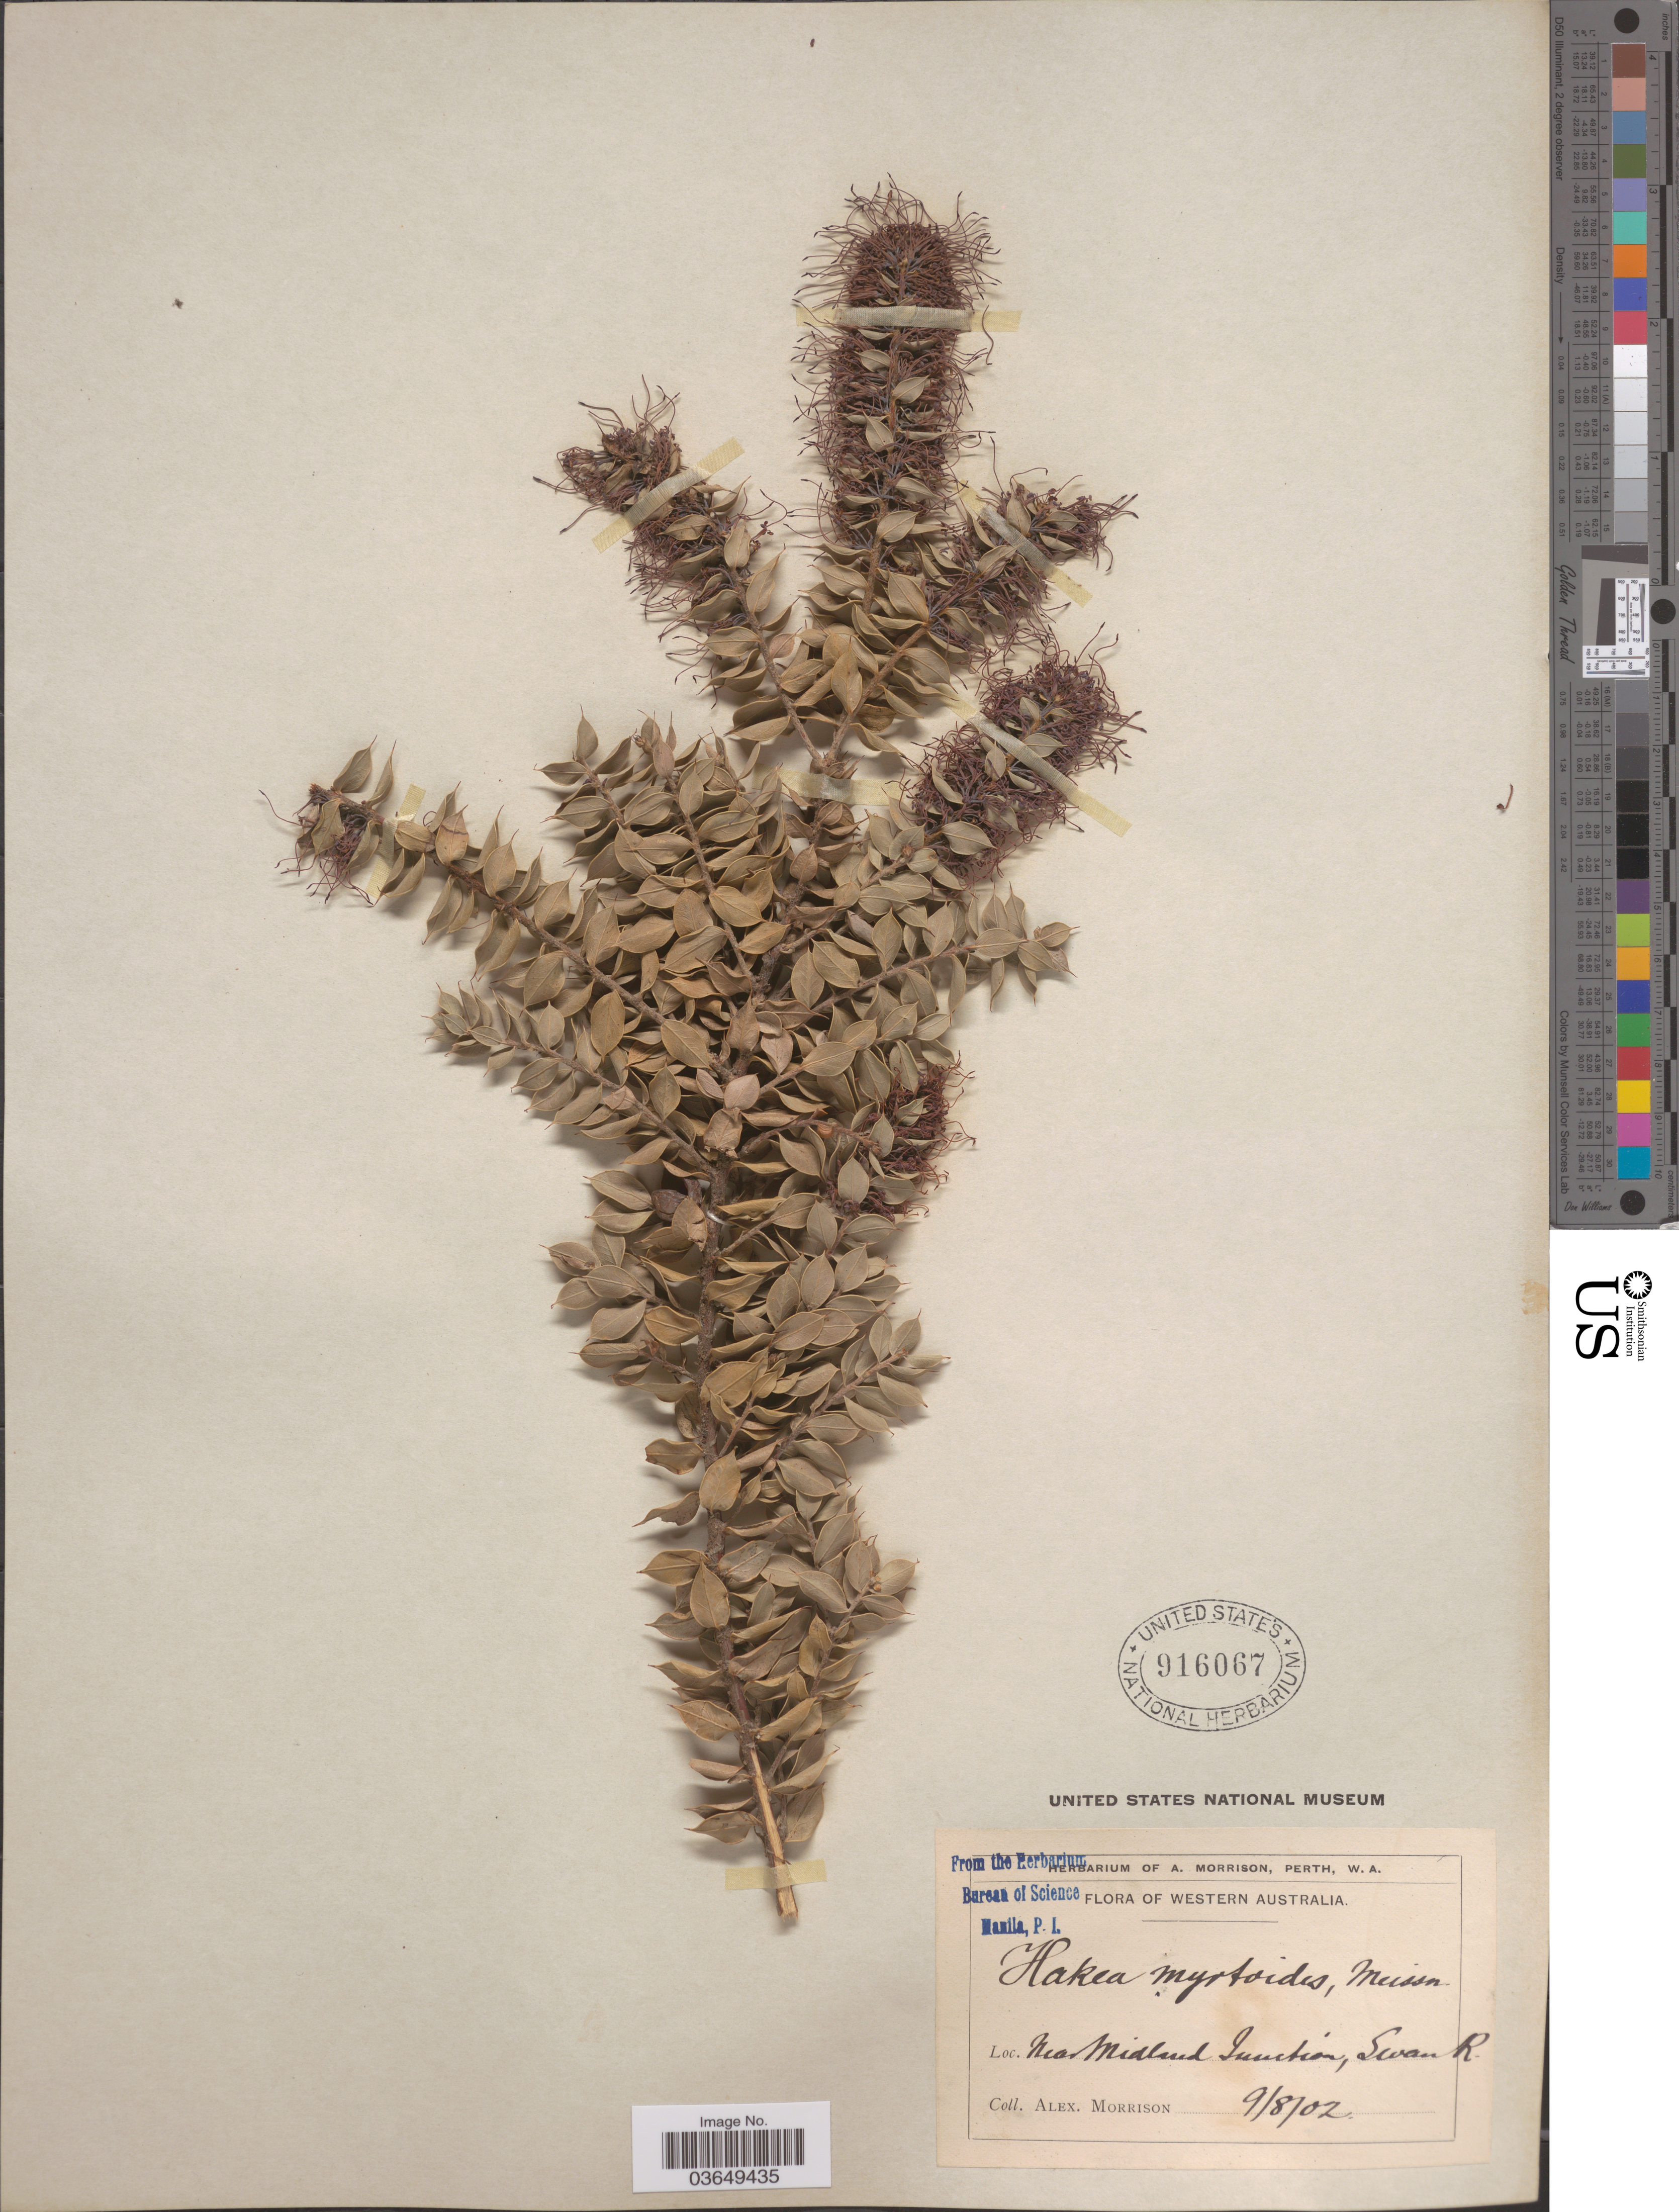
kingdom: Plantae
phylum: Tracheophyta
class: Magnoliopsida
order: Proteales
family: Proteaceae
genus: Hakea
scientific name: Hakea myrtoides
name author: Meisn.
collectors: A. Morrison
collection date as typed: Transcribed d/m/y: 9/8/2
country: Australia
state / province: Western Australia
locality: Near Midland Junction, Swan R.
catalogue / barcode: US 916067